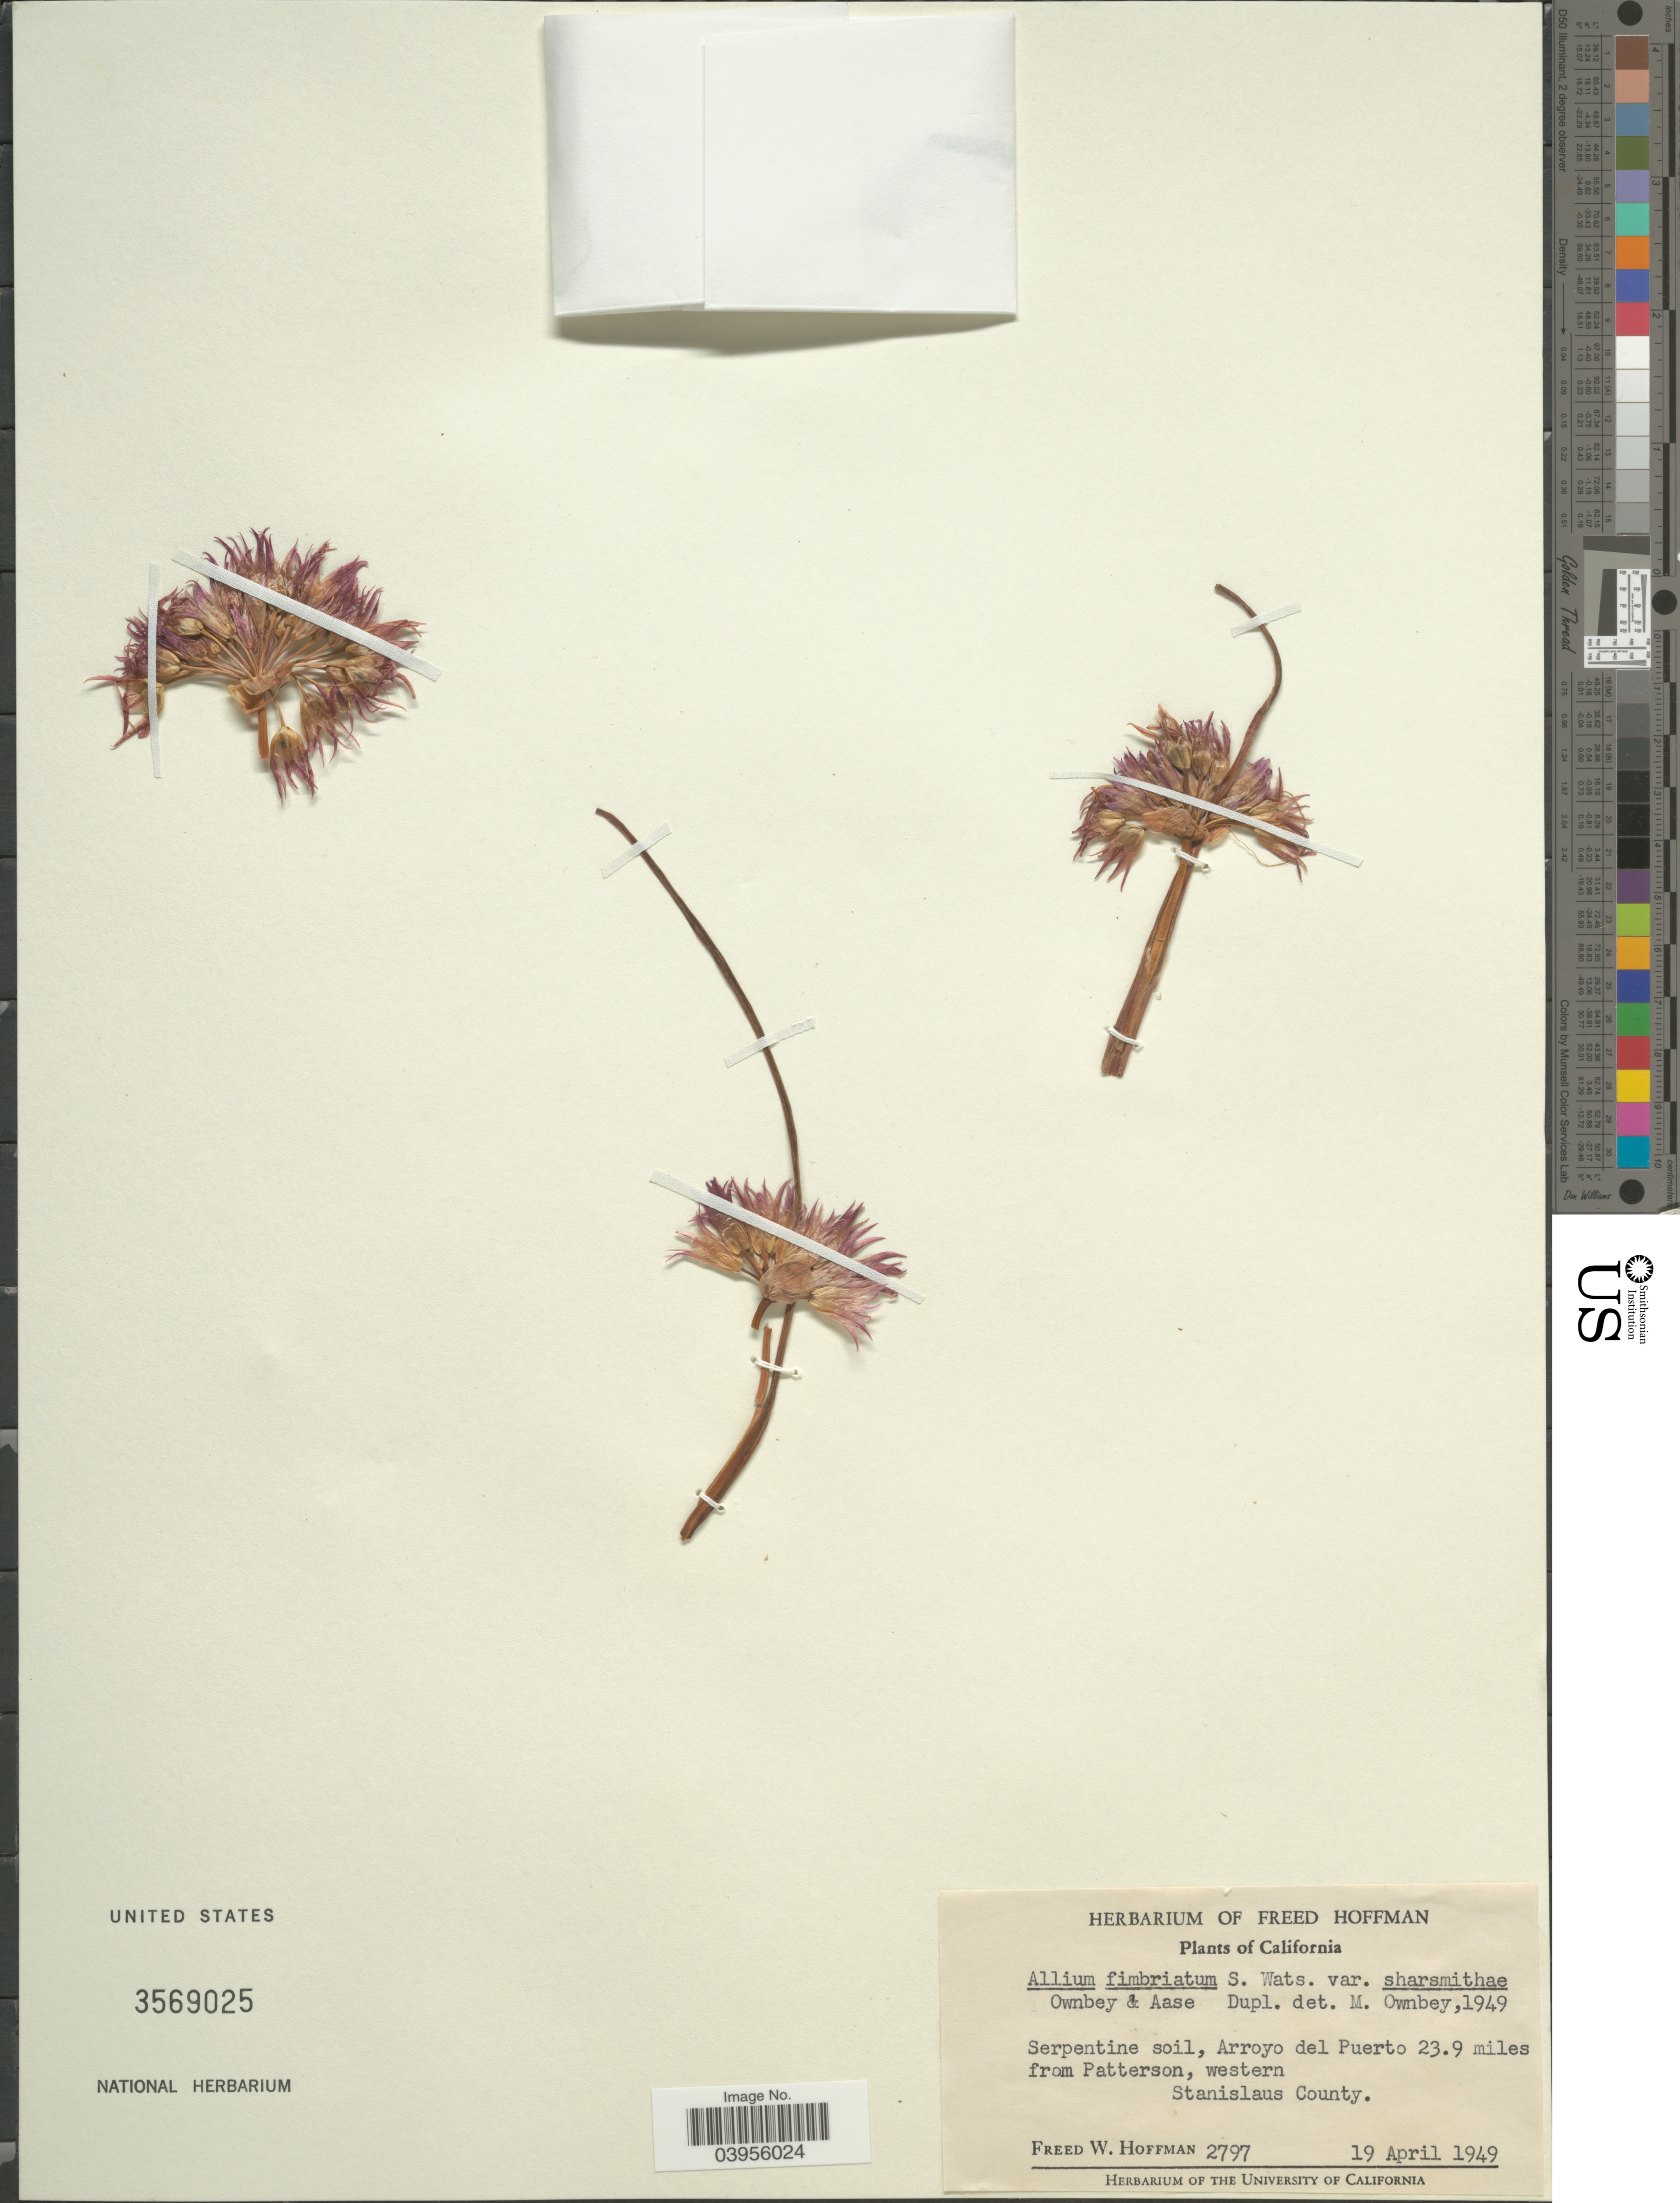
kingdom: Plantae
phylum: Tracheophyta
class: Liliopsida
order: Asparagales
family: Amaryllidaceae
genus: Allium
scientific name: Allium fimbriatum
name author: S. Watson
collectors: F. Hoffman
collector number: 2797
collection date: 1949-04-19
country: United States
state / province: California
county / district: Stanislaus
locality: Serpentine soil, Arroyo del Puerto 23.9 miles from Patterson, western Stanislaus County.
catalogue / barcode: US 3569025